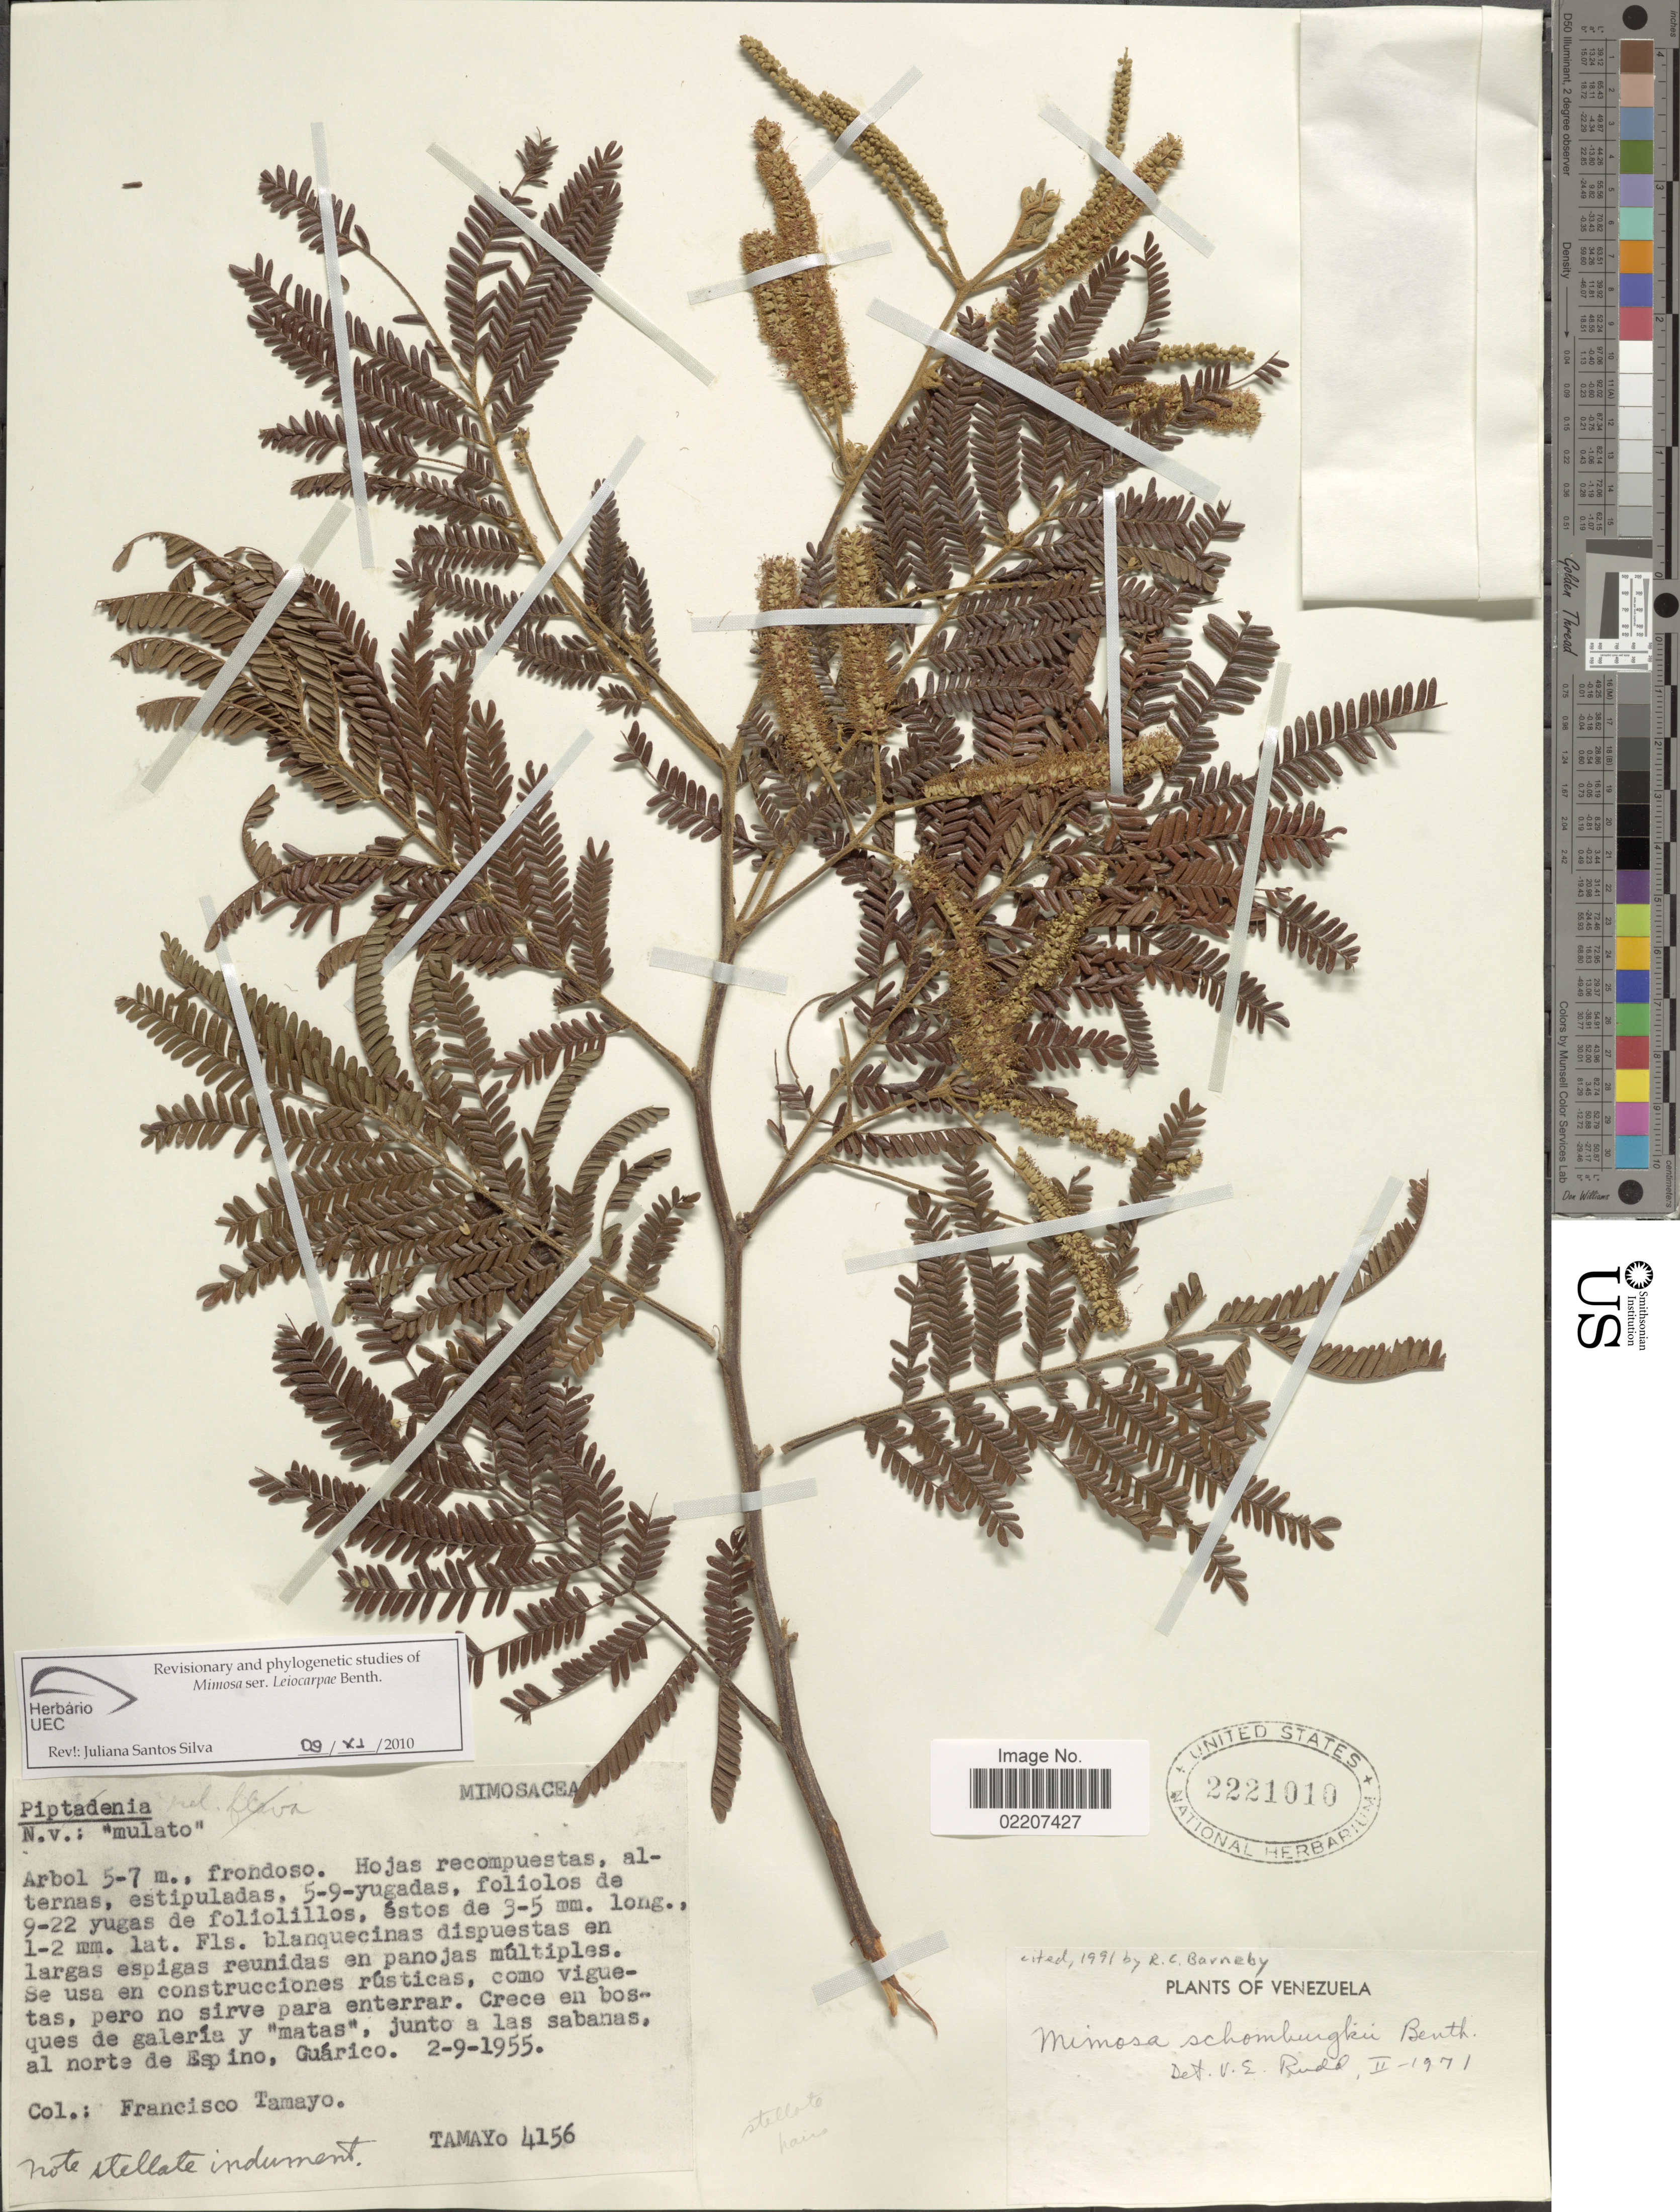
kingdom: Plantae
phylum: Tracheophyta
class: Magnoliopsida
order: Fabales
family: Fabaceae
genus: Mimosa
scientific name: Mimosa schomburgkii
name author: Benth.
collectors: F. Tamayo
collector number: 4156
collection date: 1955-09-02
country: Venezuela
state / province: Guárico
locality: Junto a las sabanas, al norte de Espino, Guarico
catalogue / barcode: US 2221010